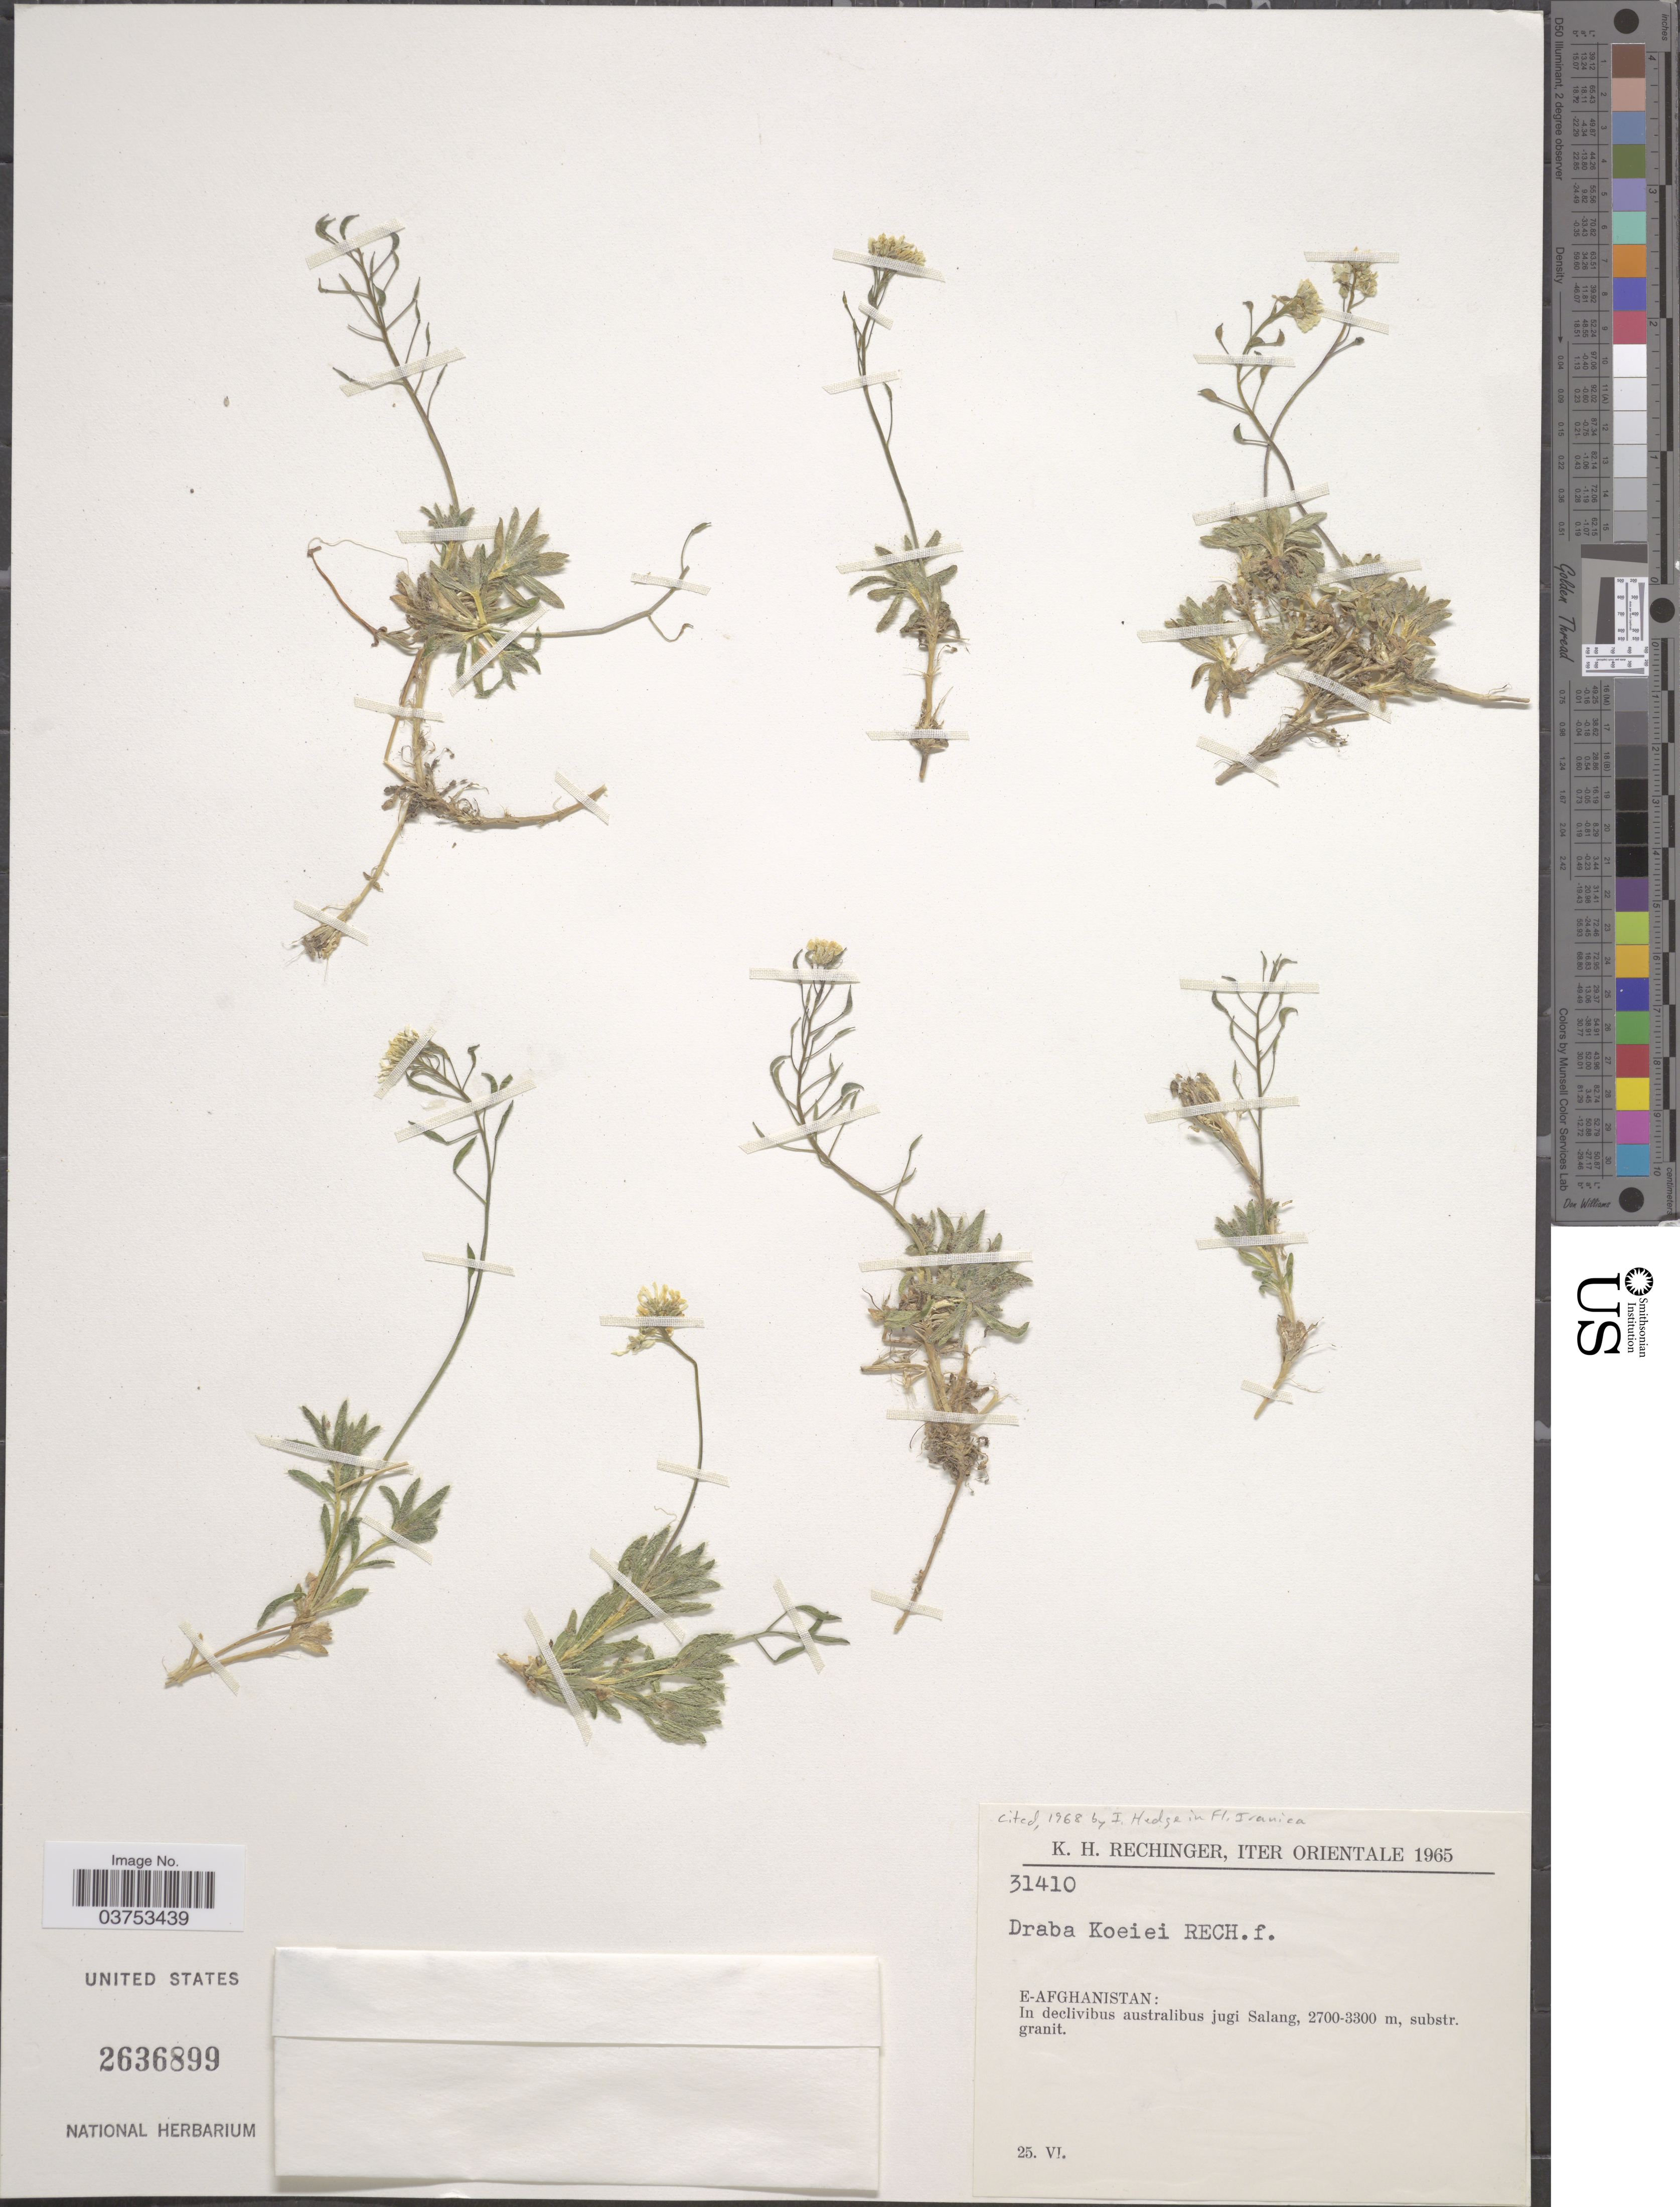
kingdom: Plantae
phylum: Tracheophyta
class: Magnoliopsida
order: Brassicales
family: Brassicaceae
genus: Draba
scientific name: Draba koeiei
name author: Rech. f.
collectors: K. H. Rechinger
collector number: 31410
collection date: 1965-06-25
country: Afghanistan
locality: Iter Orientale. E-Afghanistan: In declivibus australibus jugi Salang, substr. granit.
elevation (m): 2700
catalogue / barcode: US 2636899